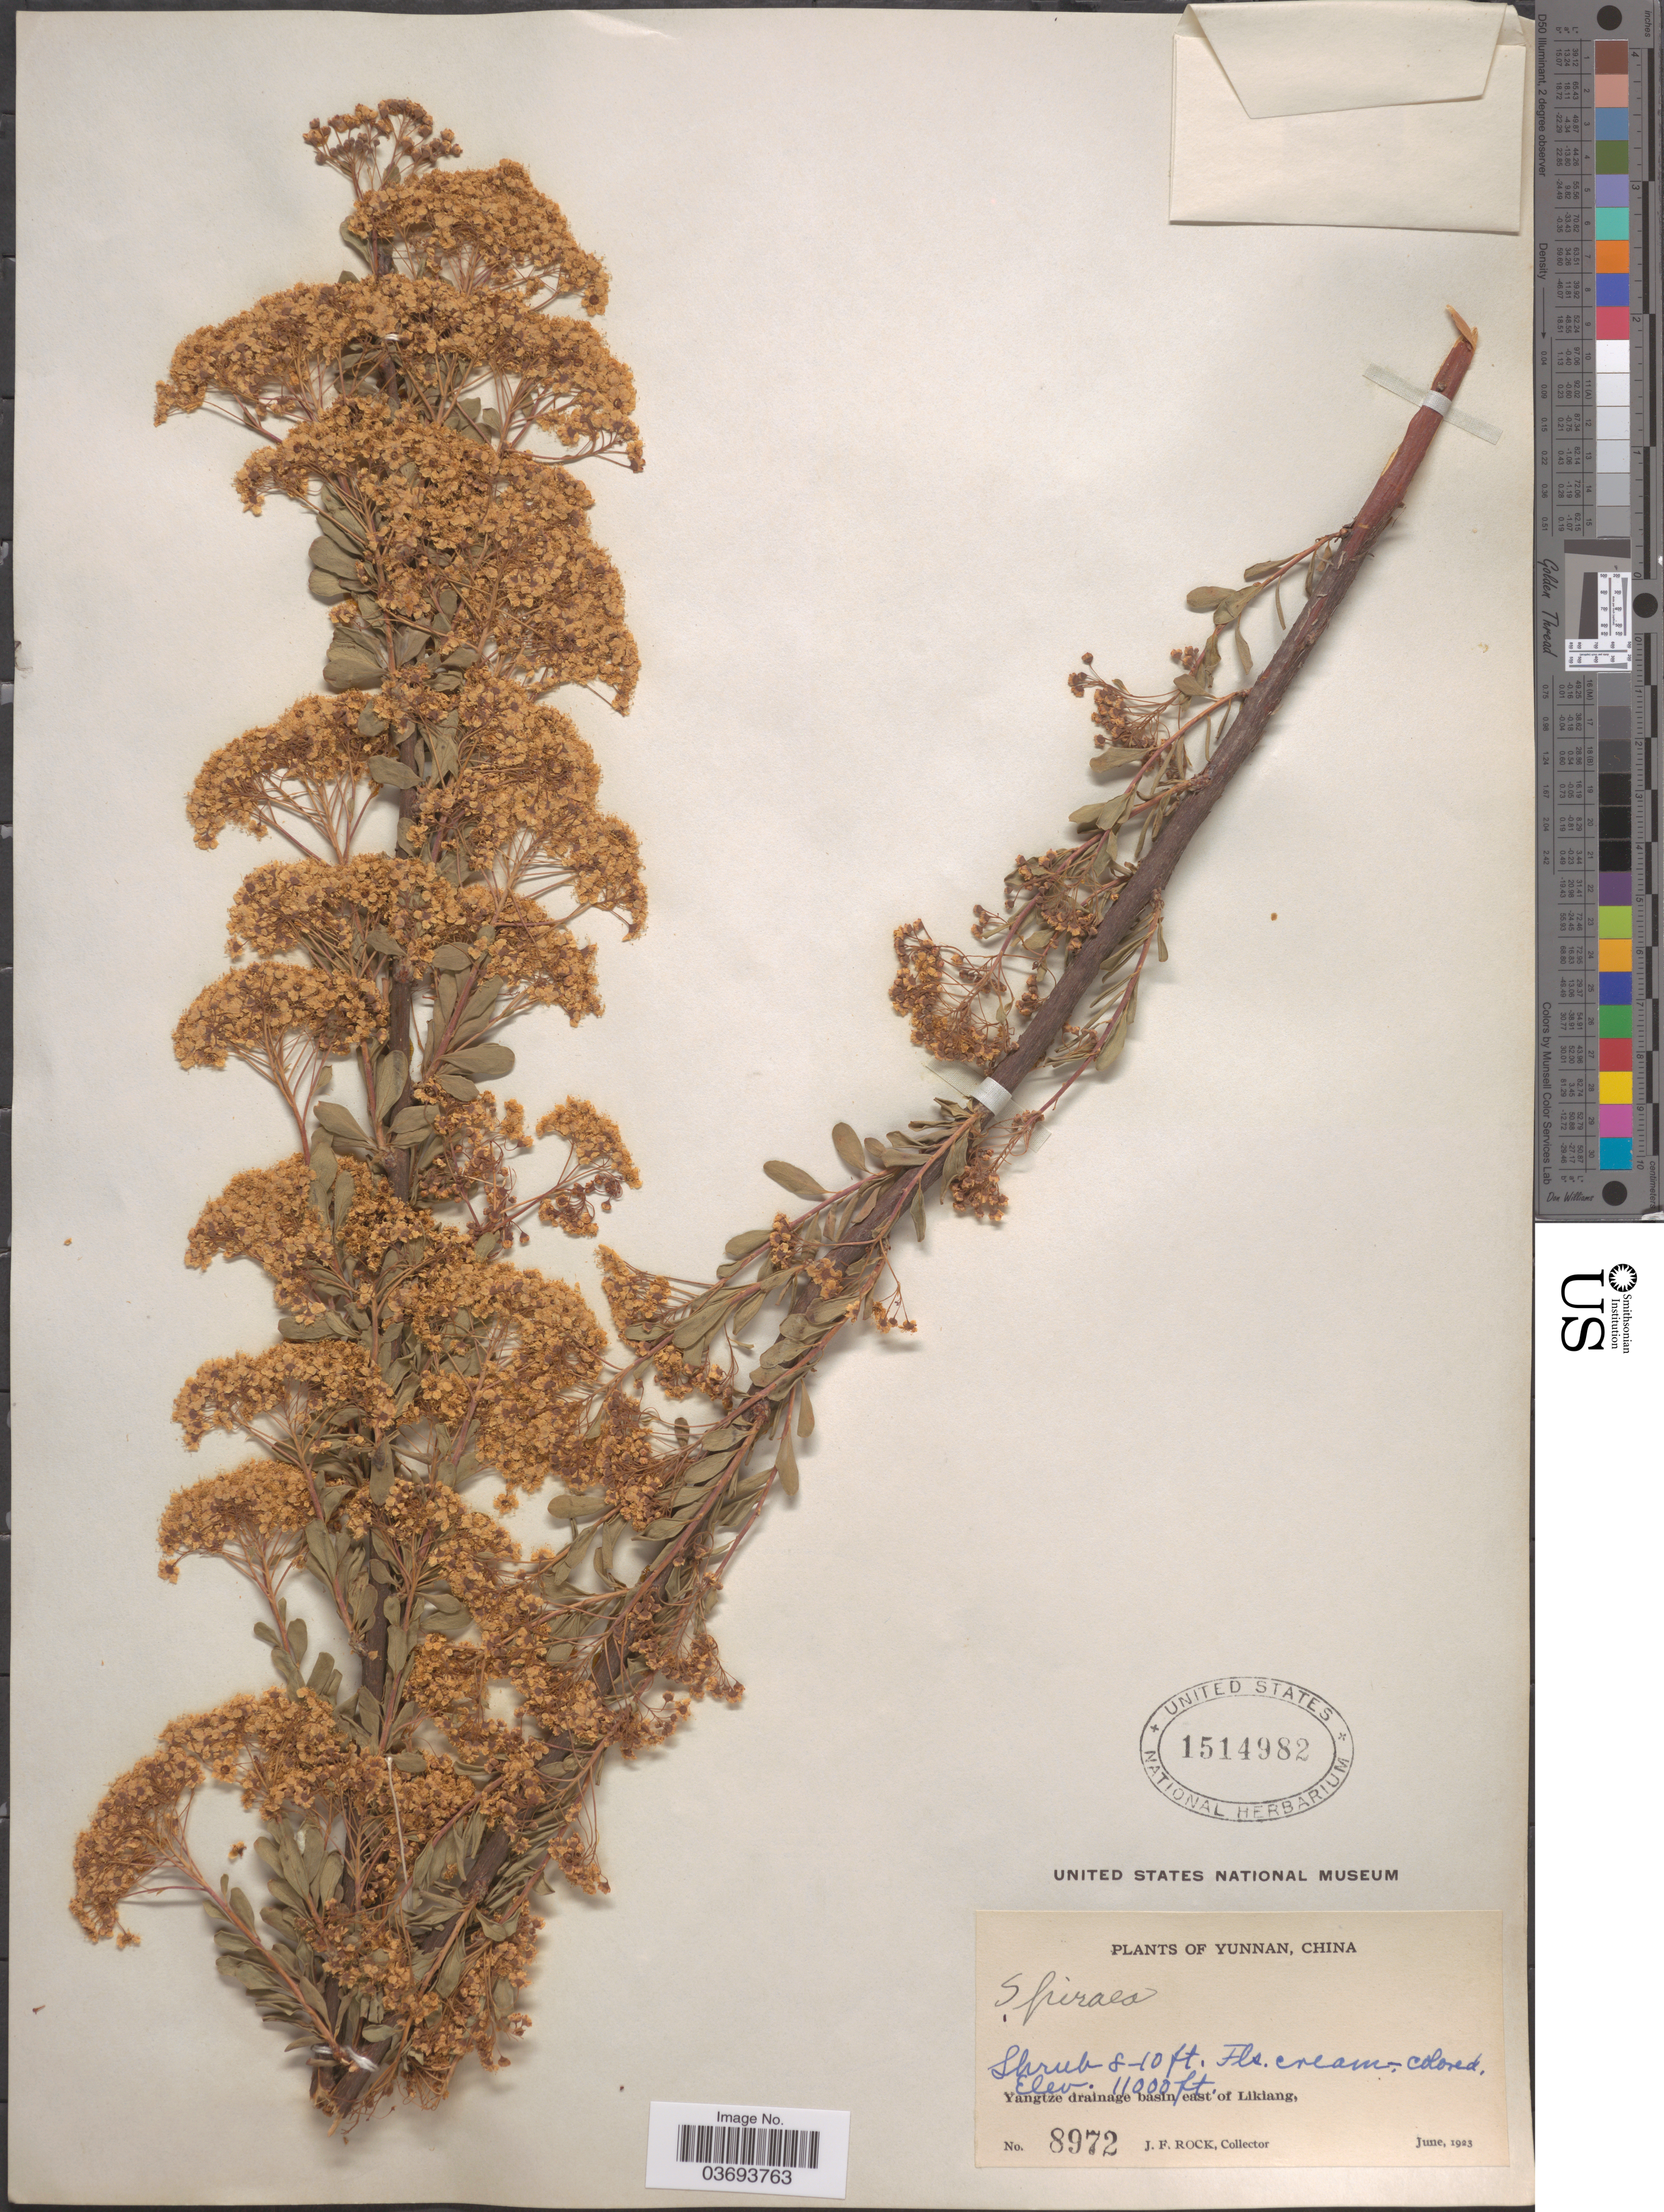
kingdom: Plantae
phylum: Tracheophyta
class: Magnoliopsida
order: Rosales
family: Rosaceae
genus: Spiraea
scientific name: Spiraea sp.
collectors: J. Rock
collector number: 8972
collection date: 1923-06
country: China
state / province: Yunnan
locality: Yangtze drainage basin east of Likiang.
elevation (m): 3353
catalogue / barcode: US 1514982